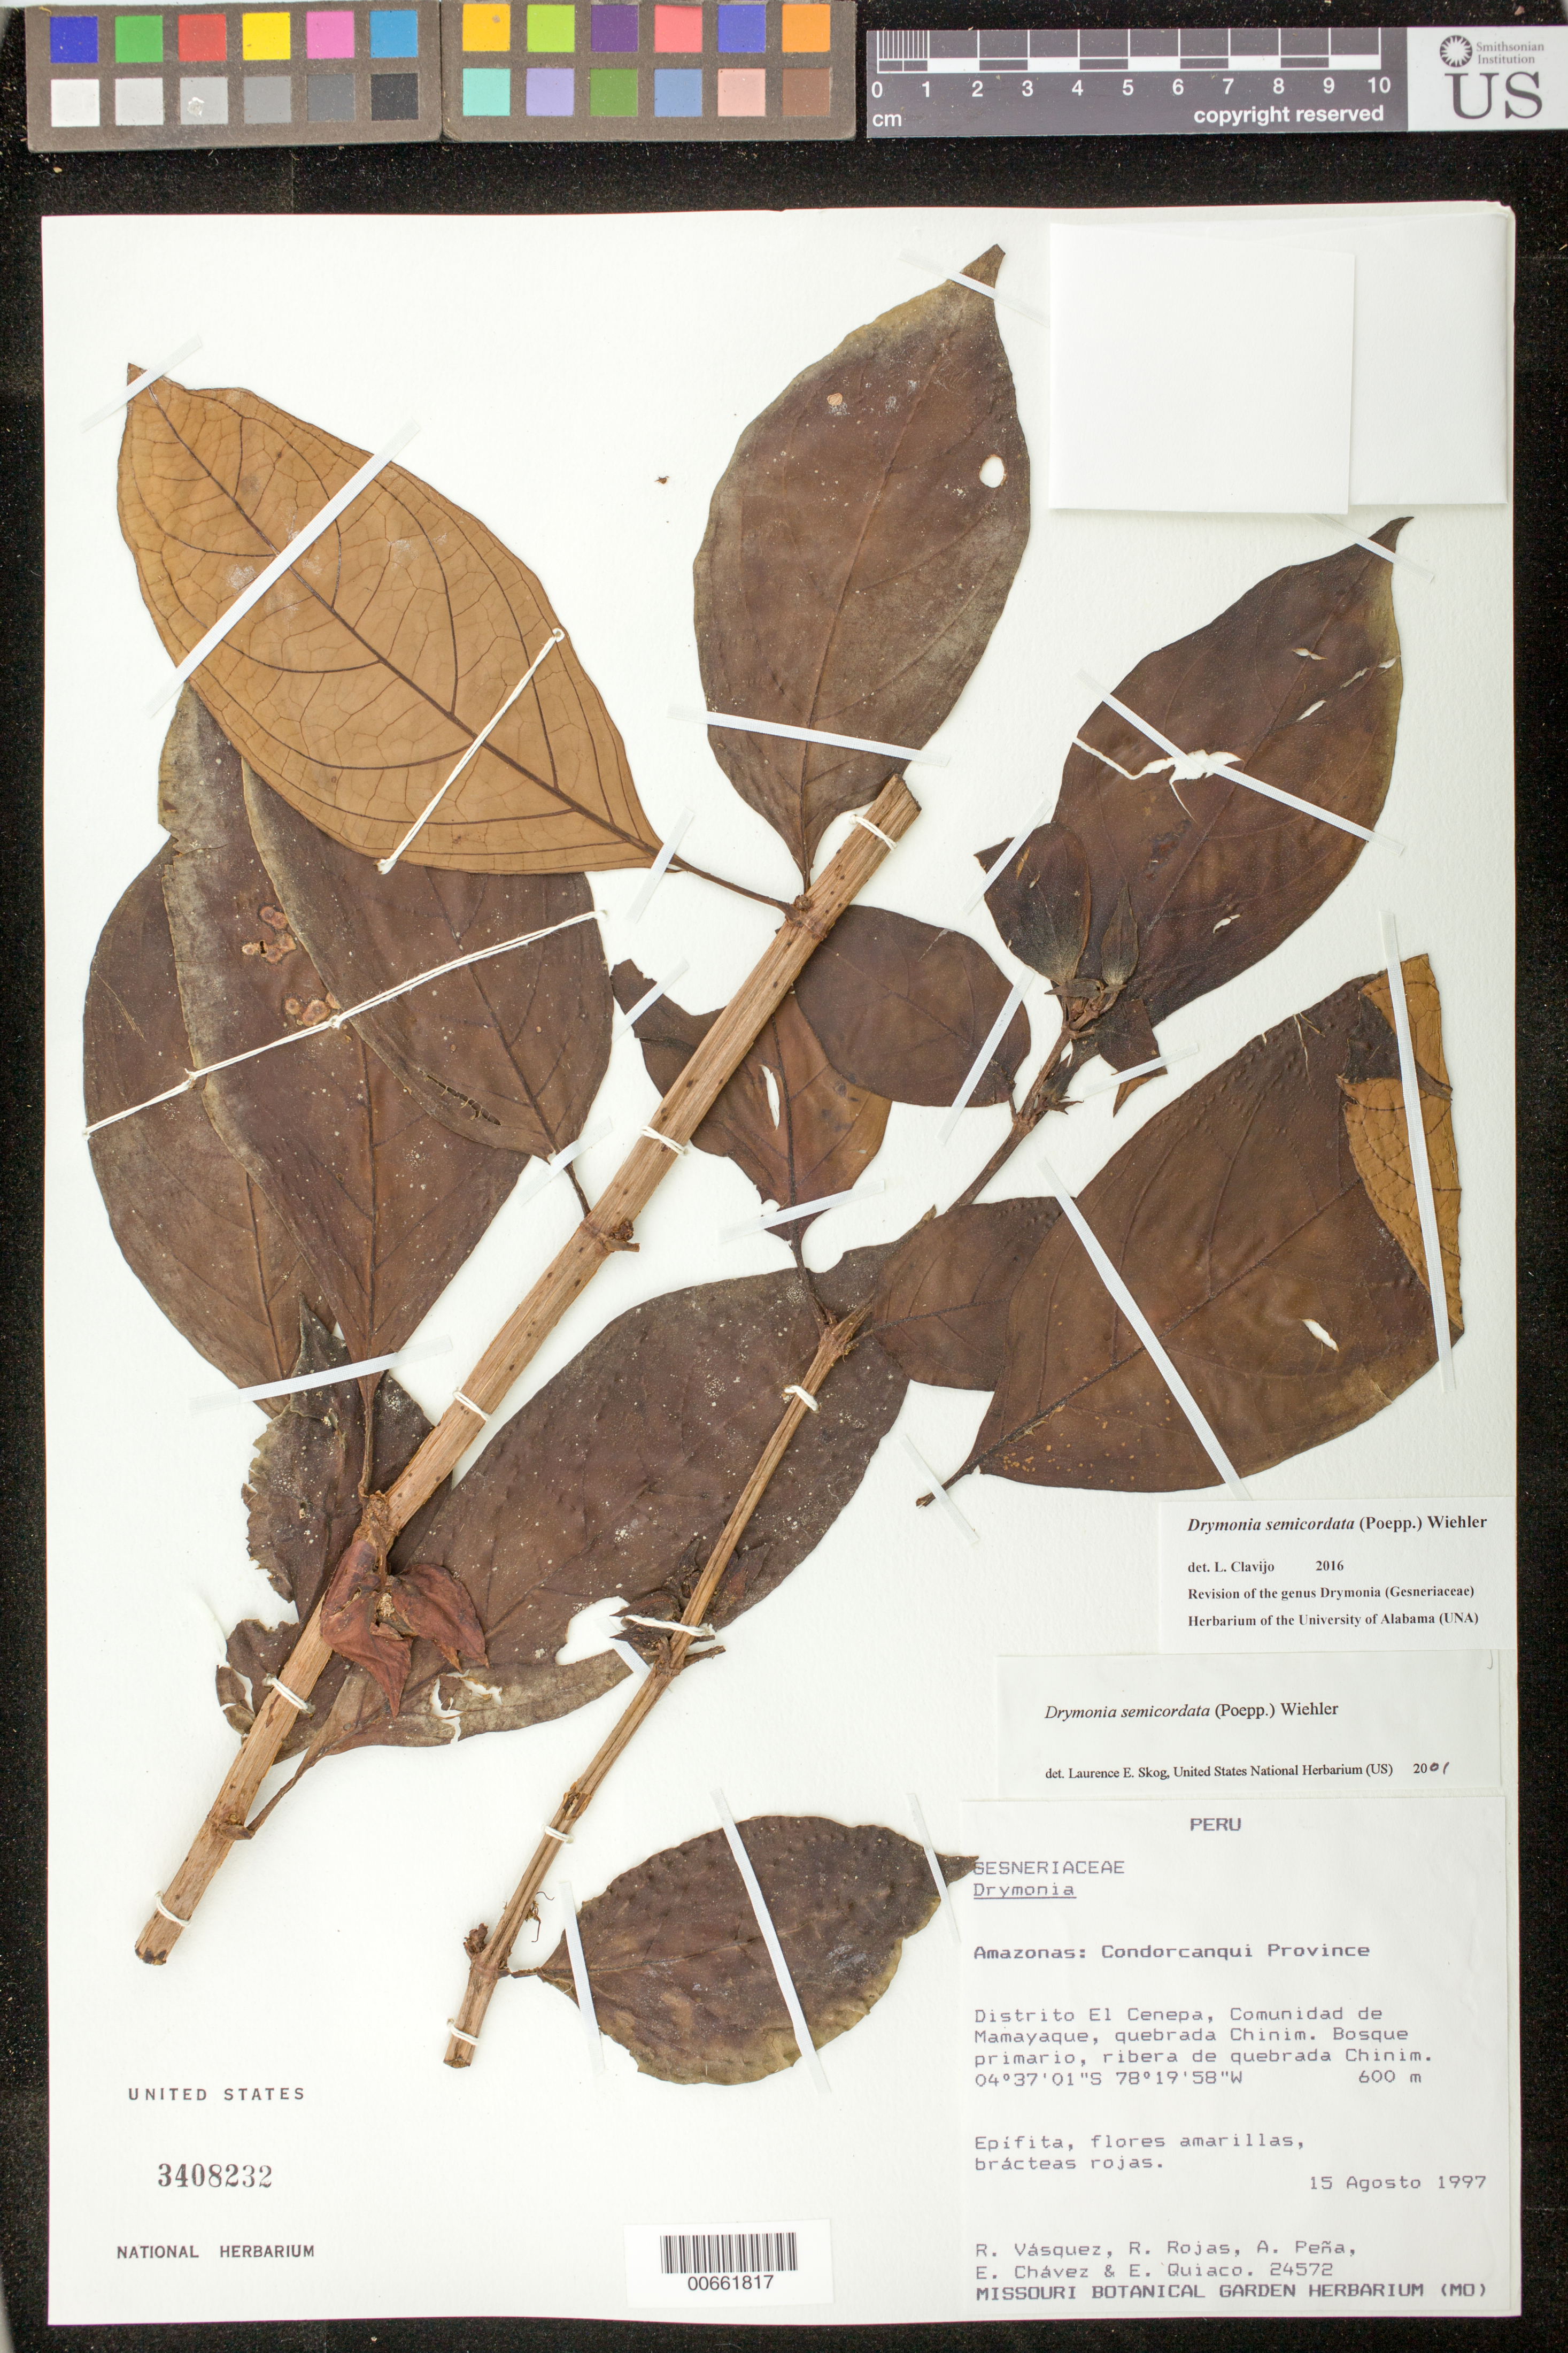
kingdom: Plantae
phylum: Tracheophyta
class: Magnoliopsida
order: Lamiales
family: Gesneriaceae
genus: Drymonia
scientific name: Drymonia semicordata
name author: (Poepp.) Wiehler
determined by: Skog, Laurence E.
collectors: R. Vásquez, R. Rojas, A. Peña, E. Chávez & E. Quiaco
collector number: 24572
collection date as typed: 15 Aug 1997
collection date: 1997-08-15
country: Peru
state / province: Amazonas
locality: Prov. Condocanqui, Dtto. El Cenepa, comunidad de Mamayaque, quebrada Chinim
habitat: Bosque primario, ribera de quebrada Chinim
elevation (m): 600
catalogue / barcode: US 3408232